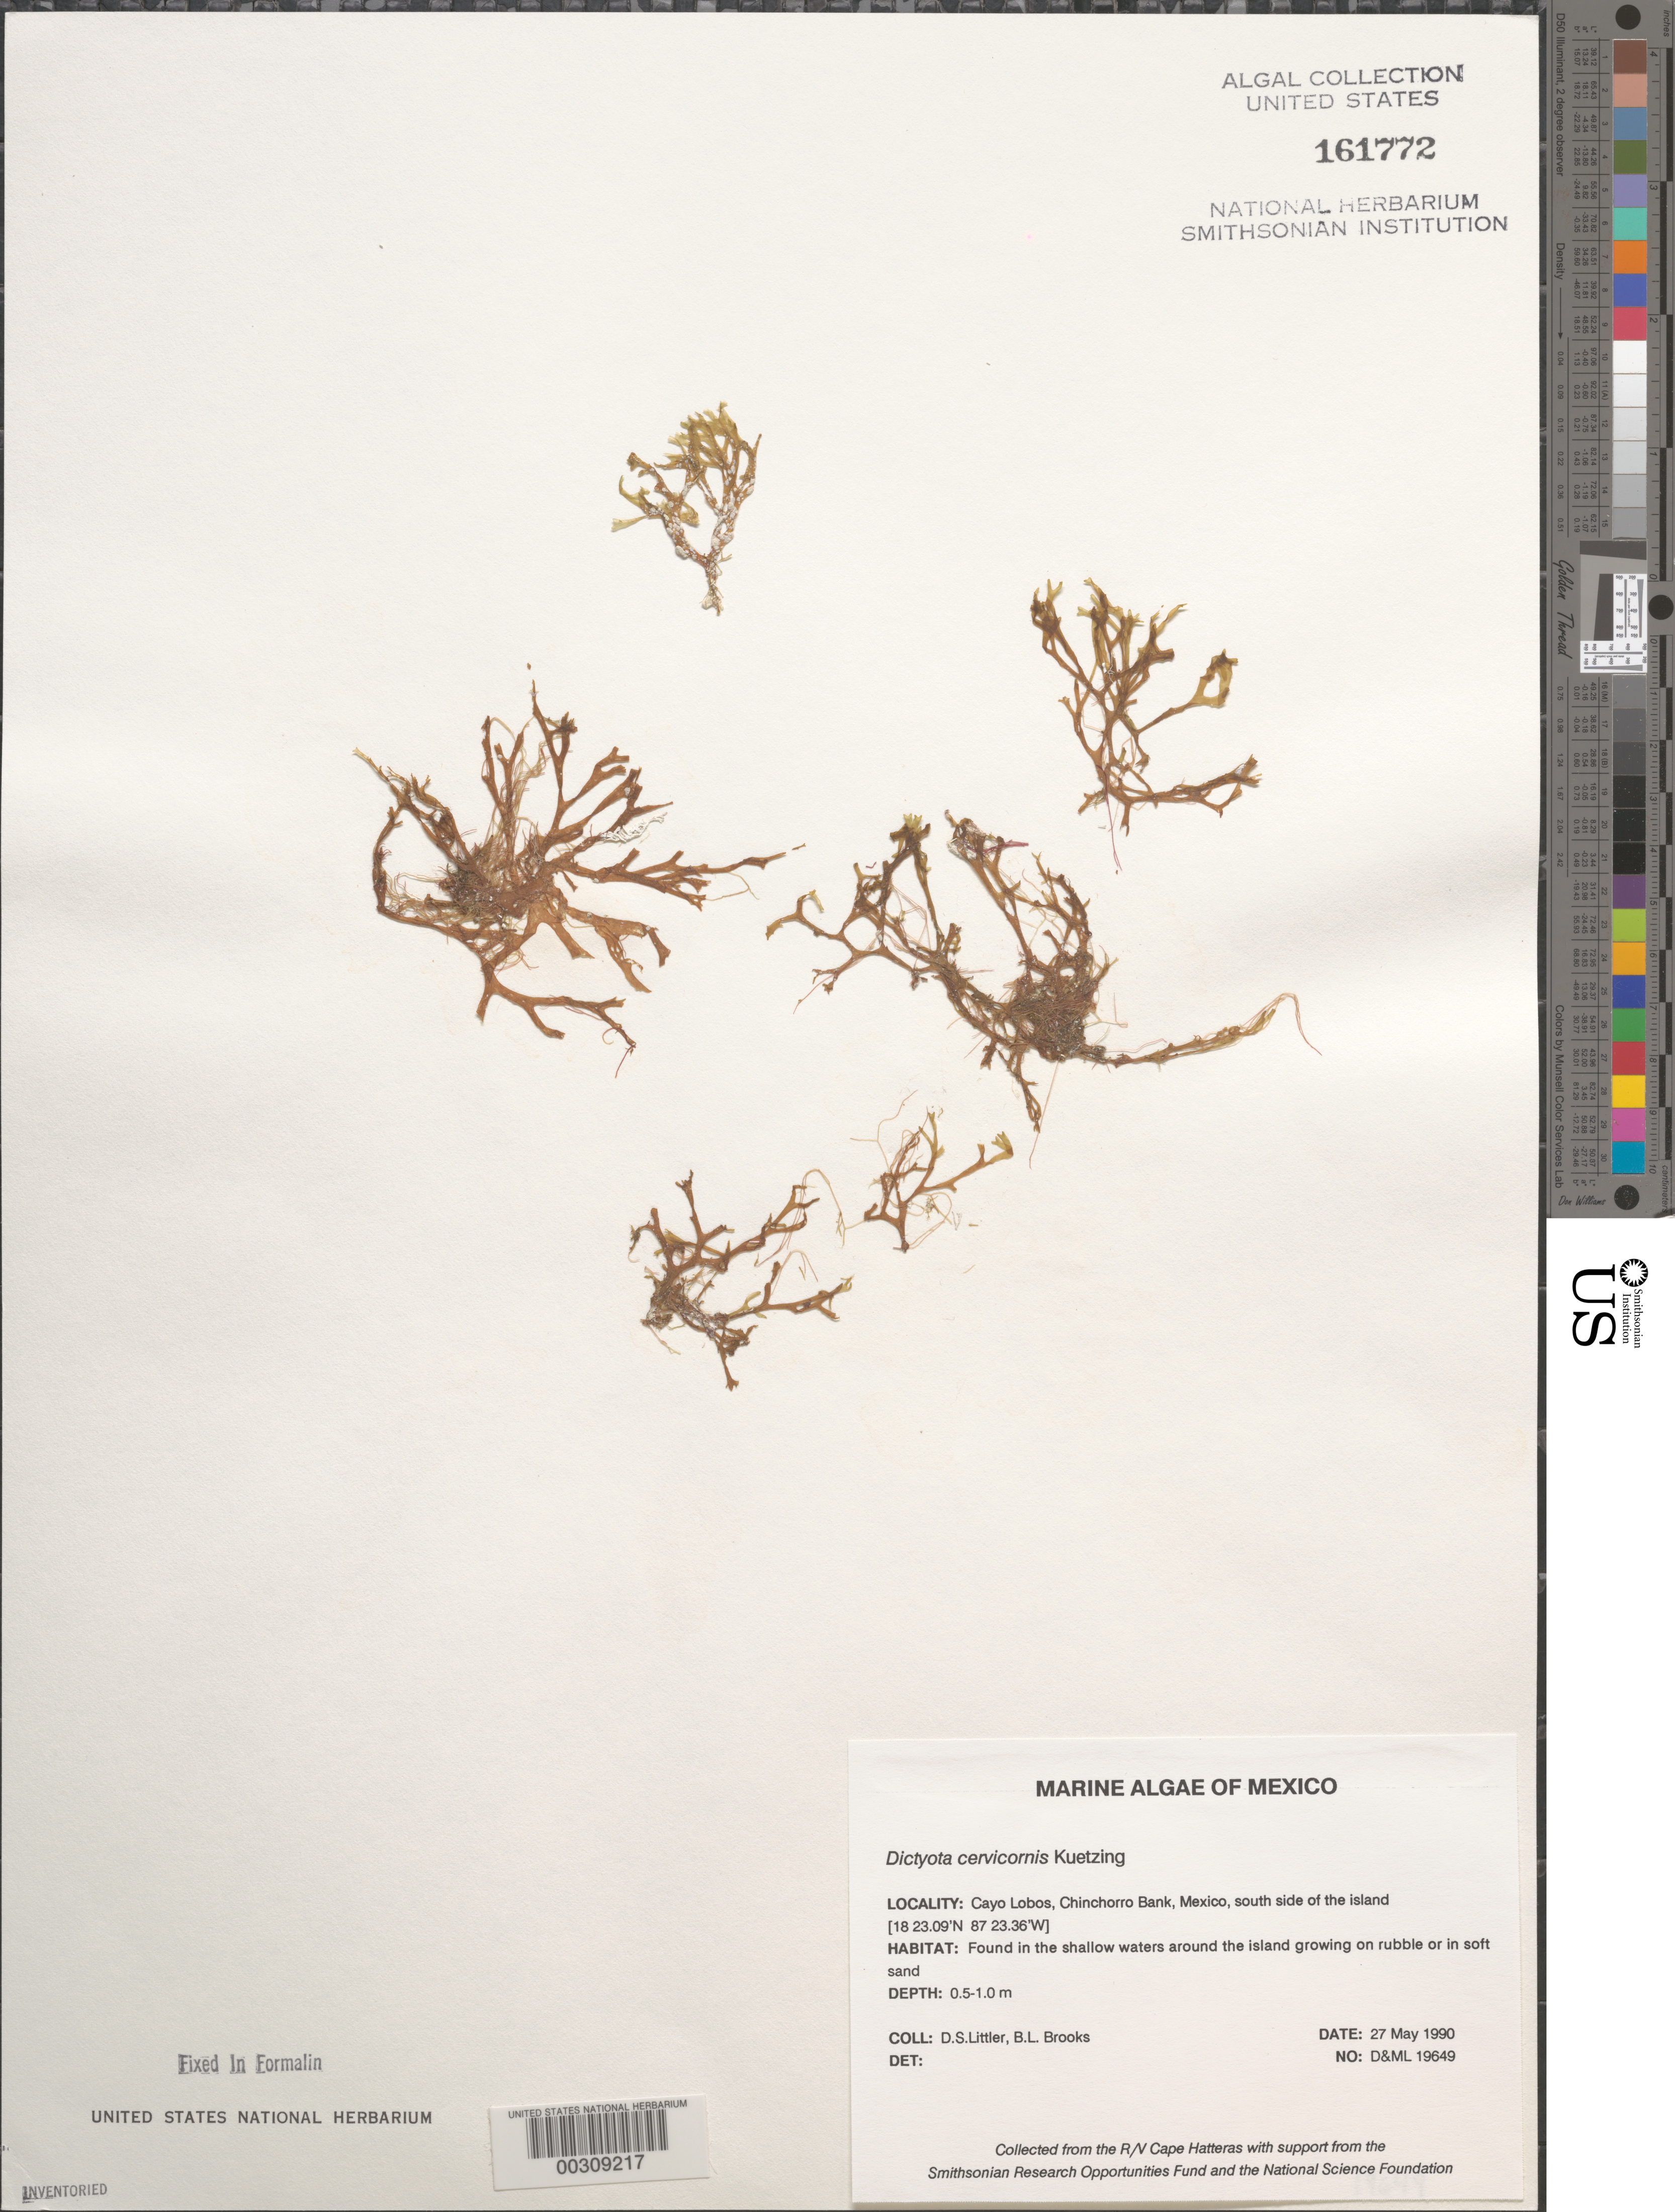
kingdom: Chromista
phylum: Ochrophyta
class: Phaeophyceae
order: Dictyotales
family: Dictyotaceae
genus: Dictyota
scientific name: Dictyota cervicornis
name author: Kütz.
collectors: D. S. Littler & B. Brooks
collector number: D&ML 19649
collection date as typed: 27 May 1990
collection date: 1990-05-27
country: Mexico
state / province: Quintana Roo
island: Cayo Lobos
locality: Chinchorro Bank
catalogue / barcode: US 161772